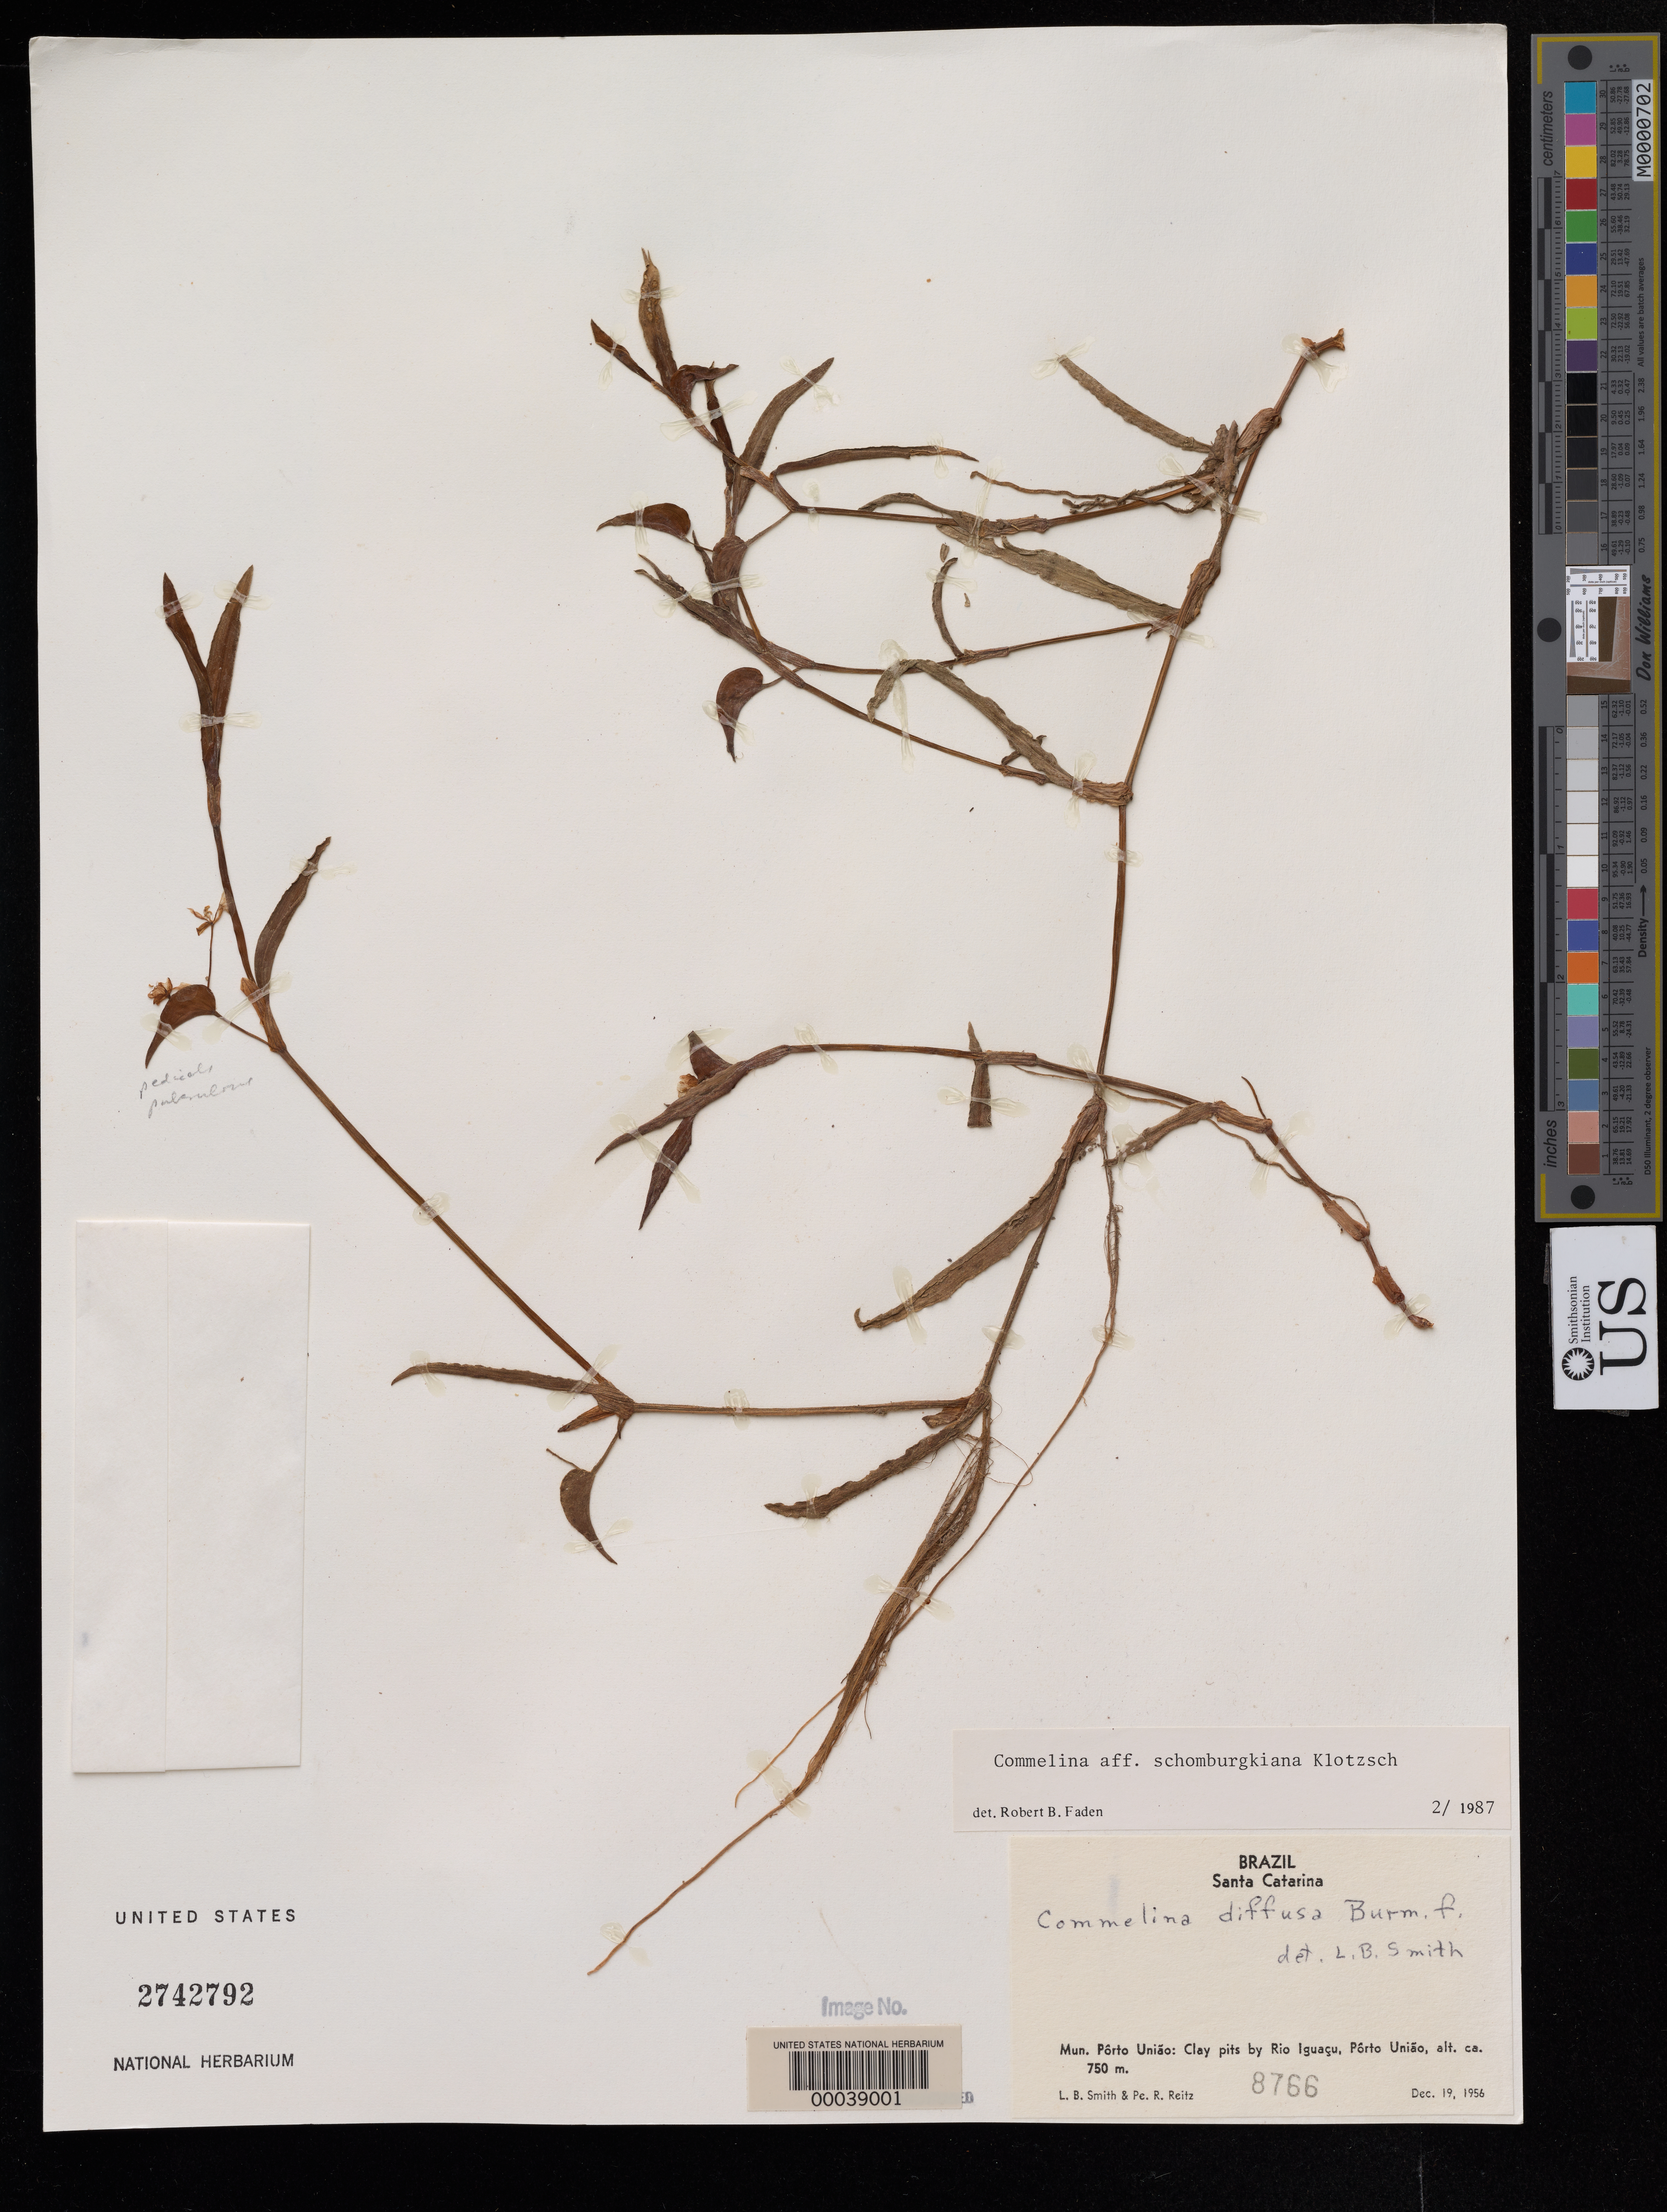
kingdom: Plantae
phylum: Tracheophyta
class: Liliopsida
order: Commelinales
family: Commelinaceae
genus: Commelina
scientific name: Commelina schomburgkiana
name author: Klotzsch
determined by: Faden, Robert B., (US), Smithsonian Institution - National Museum of Natural History (UNITED STATES)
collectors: L. Smith & R. Reitz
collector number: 8766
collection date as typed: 19 Dec 1956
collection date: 1956-12-19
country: Brazil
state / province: Santa Catarina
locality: Porto uniao; near rio iguacu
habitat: Clay pits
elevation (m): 750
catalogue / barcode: US 2742792